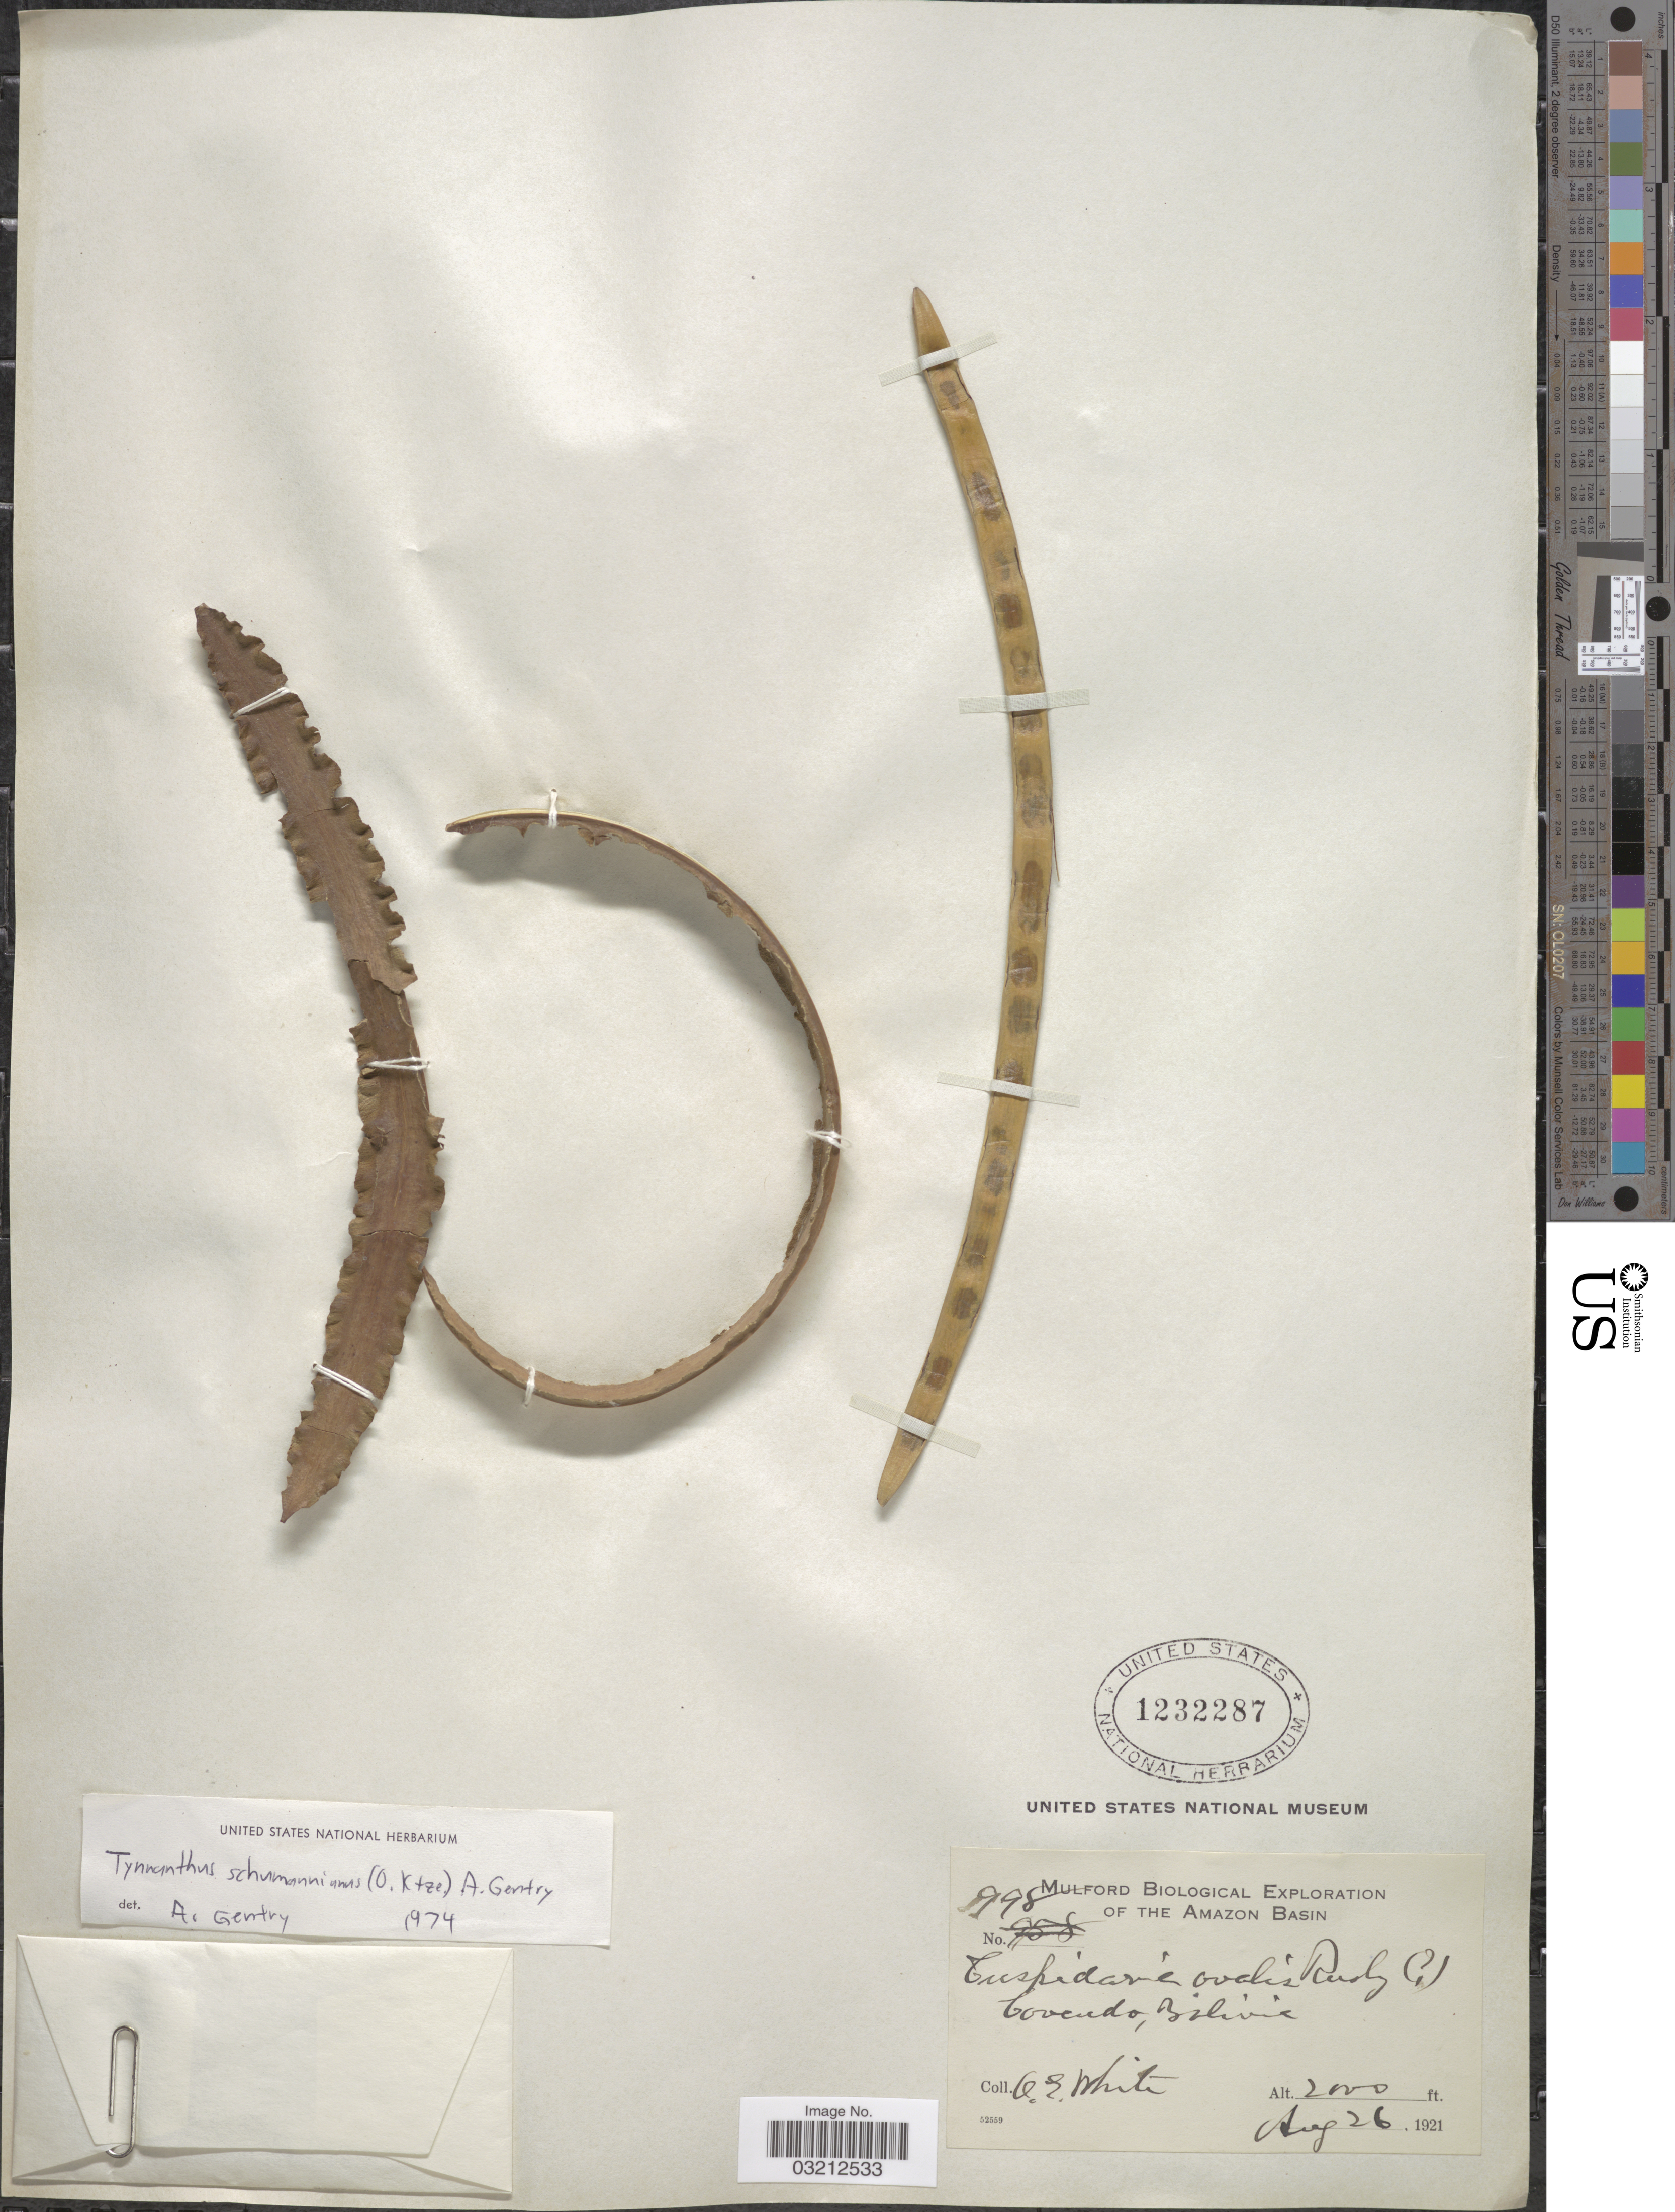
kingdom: Plantae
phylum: Tracheophyta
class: Magnoliopsida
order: Lamiales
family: Bignoniaceae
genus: Tynanthus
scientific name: Tynanthus schumannianus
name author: (Kuntze) A.H. Gentry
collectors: O. E. White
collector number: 998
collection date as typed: Aug. 26, 1921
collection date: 1921-08-26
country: Bolivia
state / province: La Paz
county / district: Sud Yungas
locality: Covendo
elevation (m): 610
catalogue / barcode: US 1232287